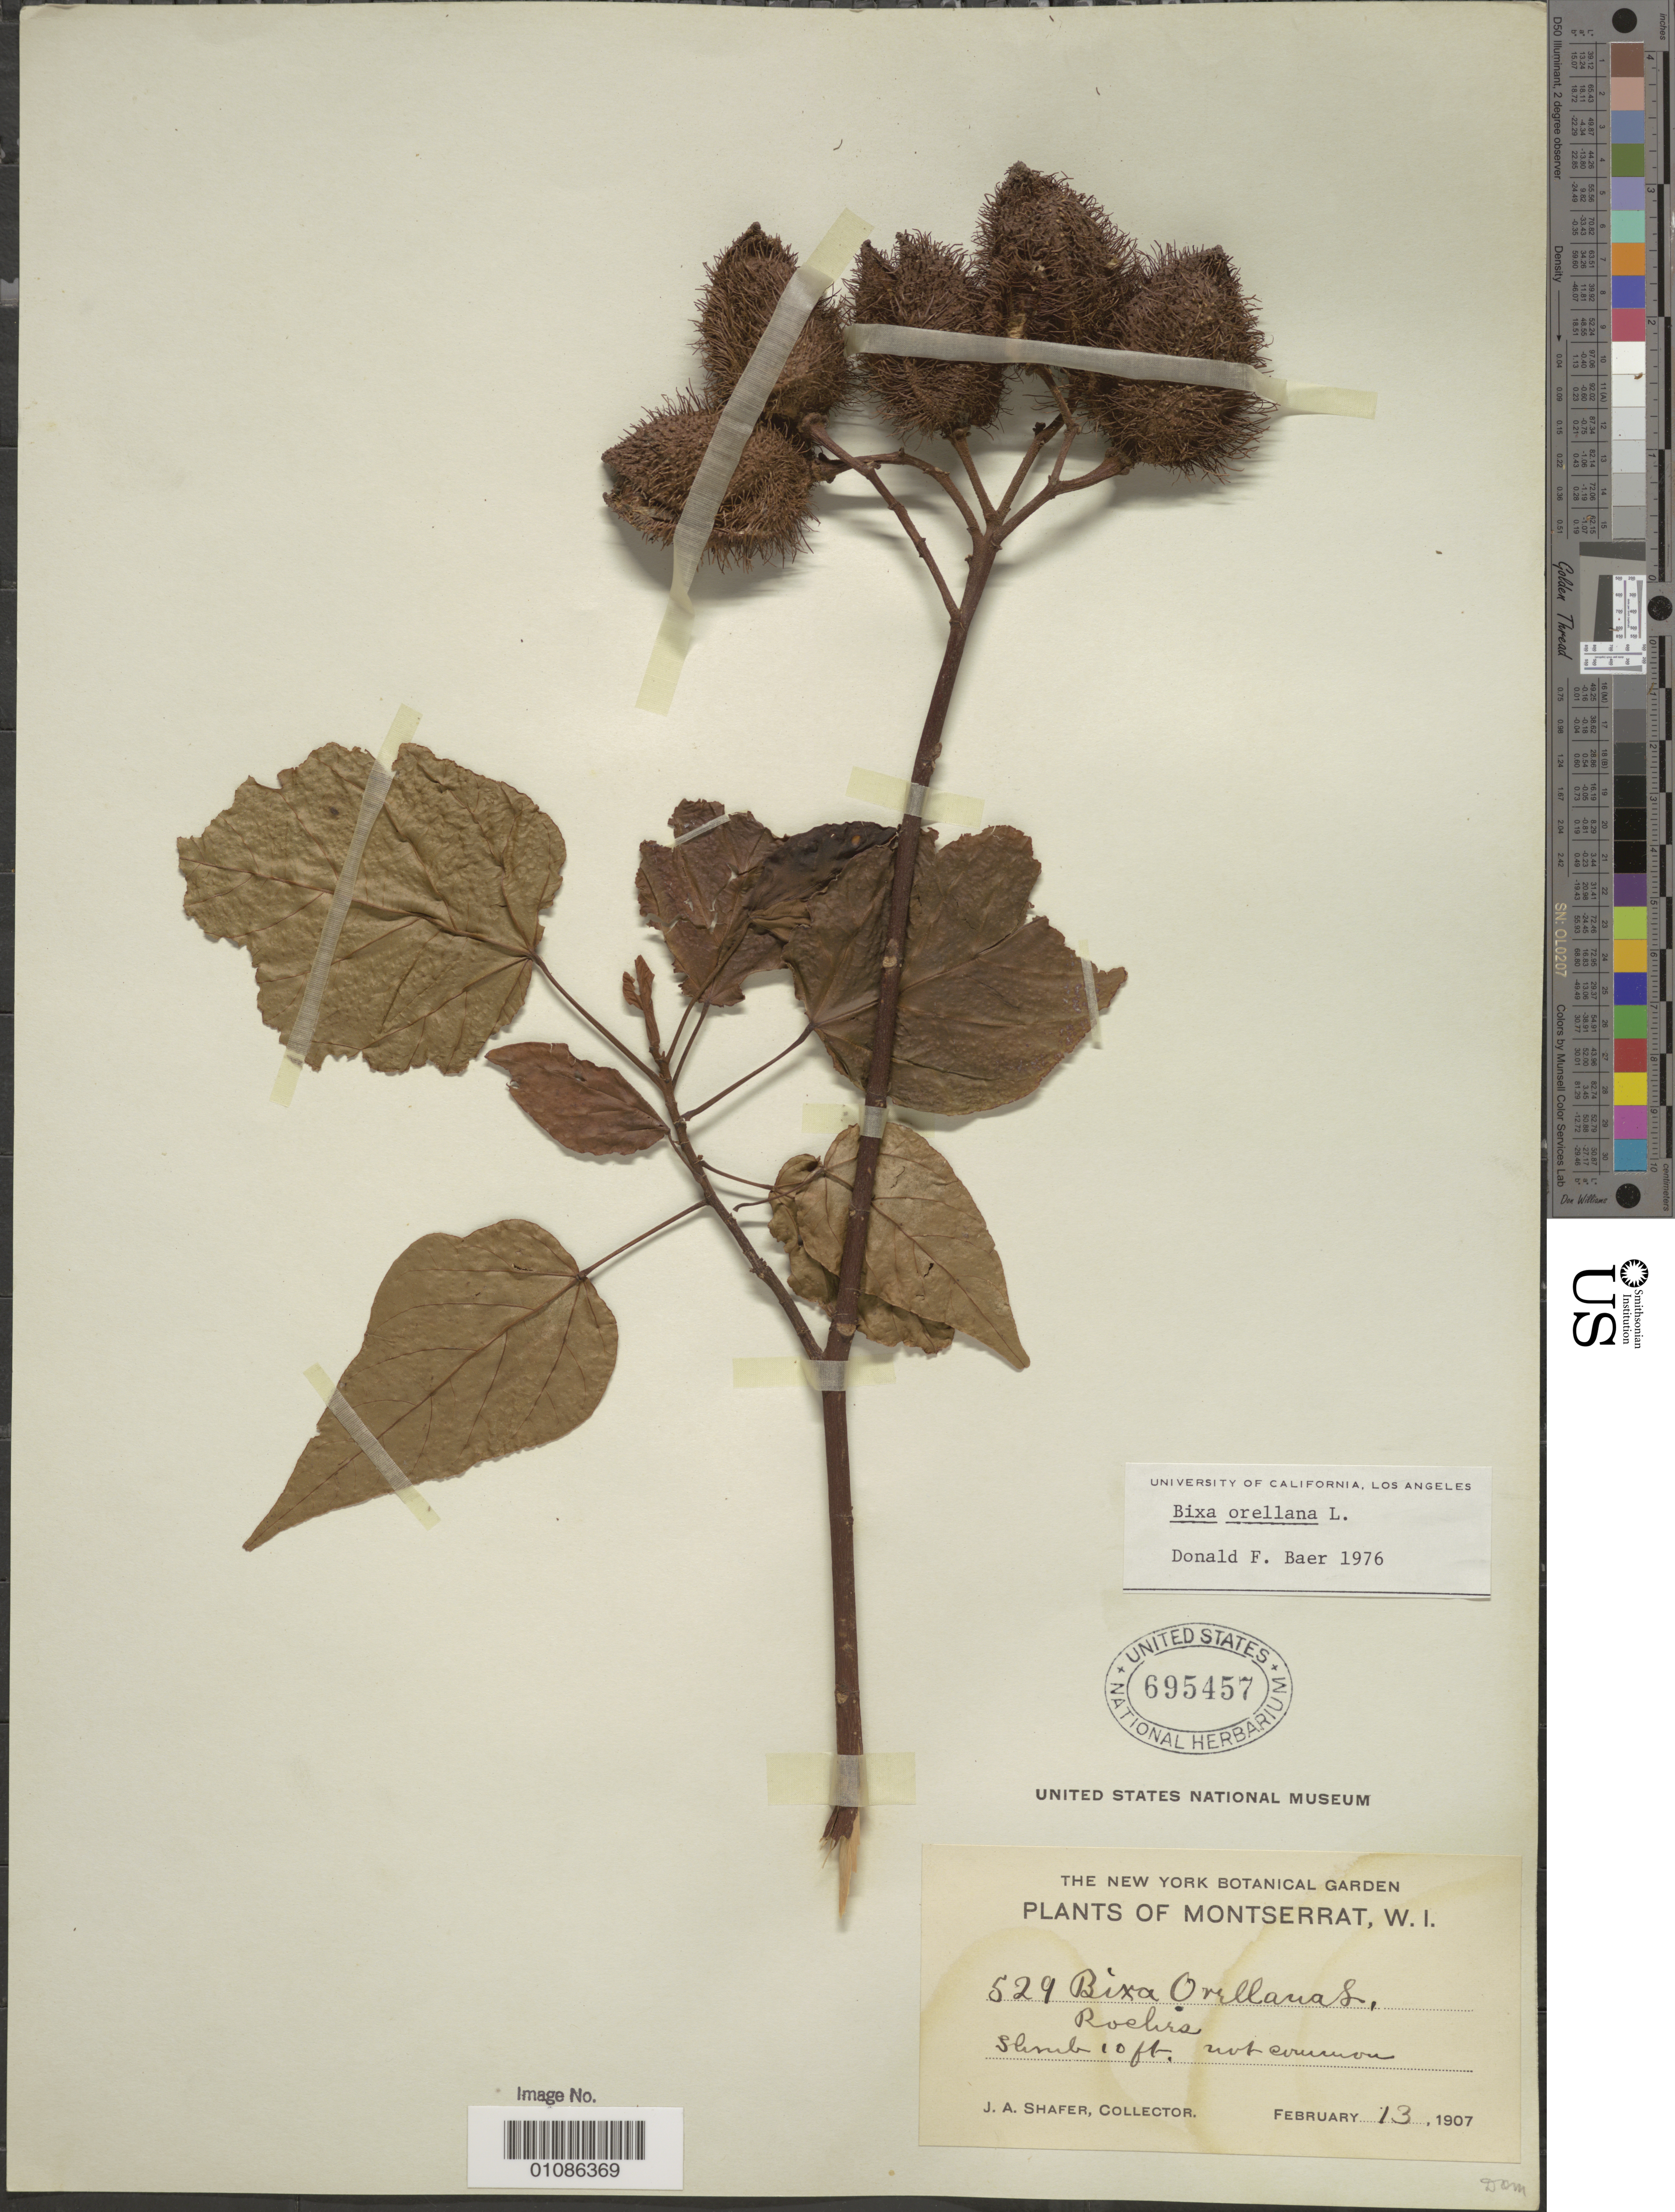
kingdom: Plantae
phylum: Tracheophyta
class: Magnoliopsida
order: Malvales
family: Bixaceae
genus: Bixa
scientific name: Bixa orellana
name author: L.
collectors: J. A. Shafer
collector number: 529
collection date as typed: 13 May 1907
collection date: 1907-05-13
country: Montserrat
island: Montserrat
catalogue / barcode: US 695457